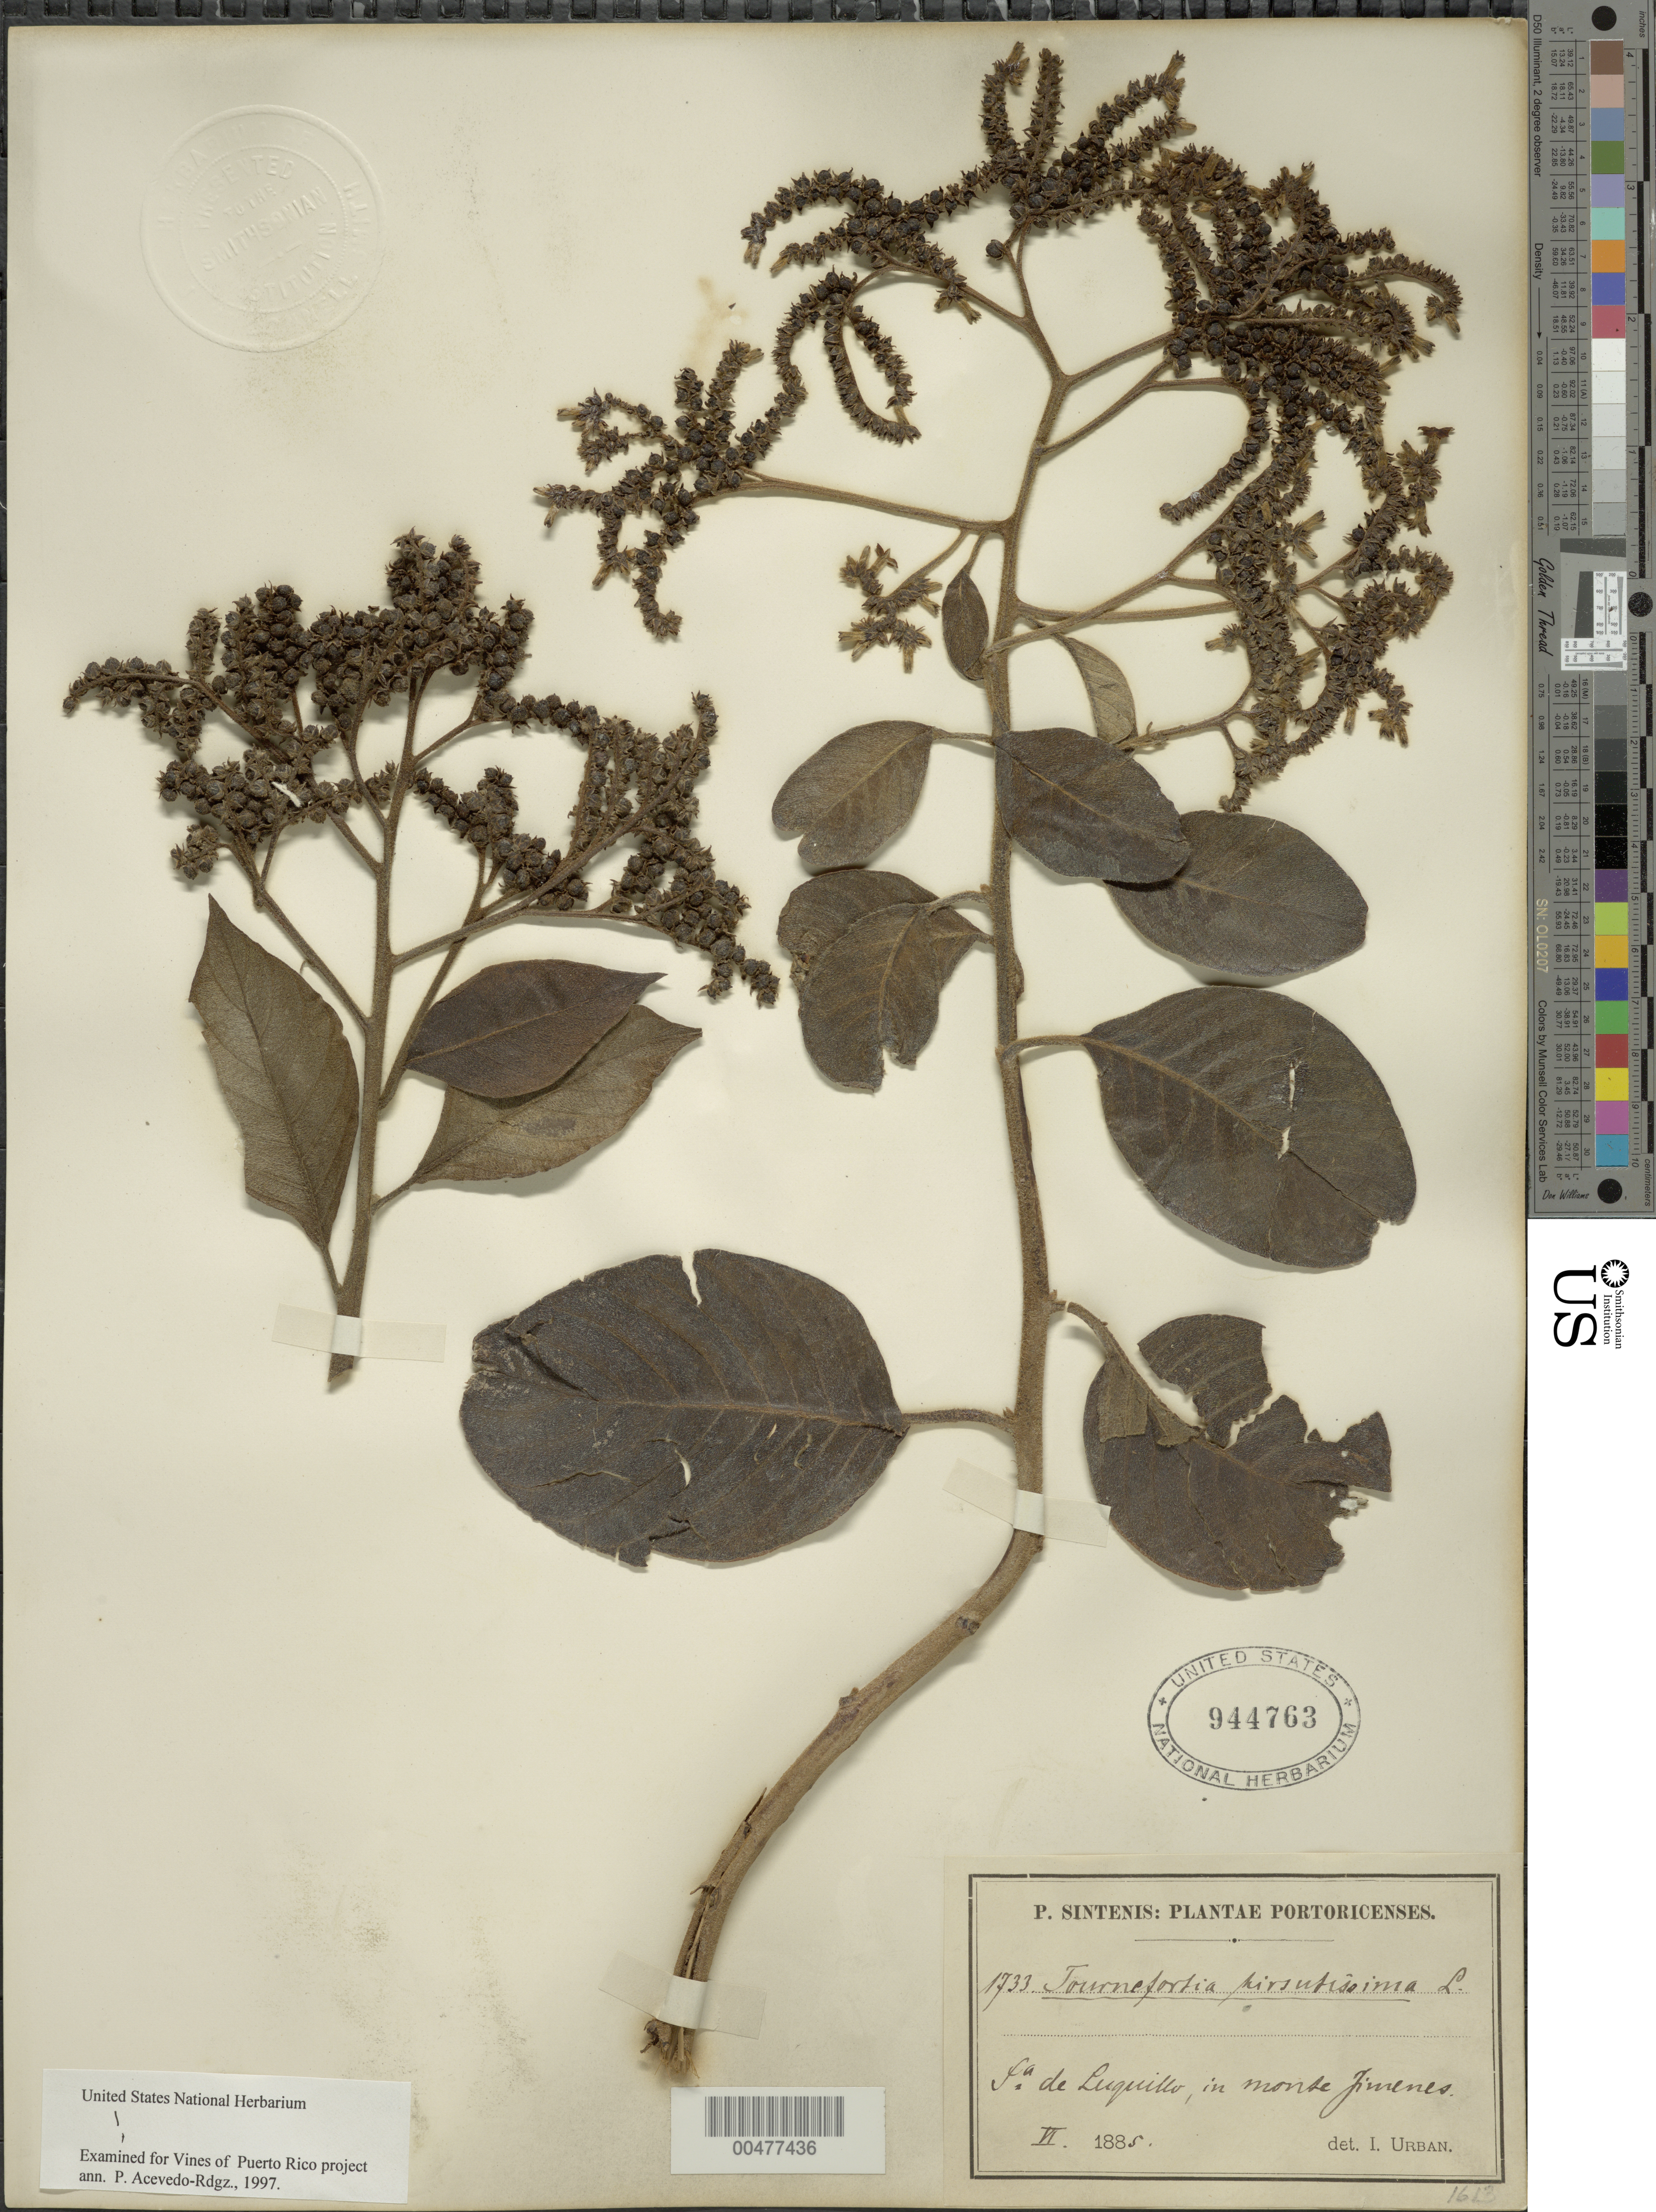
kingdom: Plantae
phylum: Tracheophyta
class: Magnoliopsida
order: Boraginales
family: Heliotropiaceae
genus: Tournefortia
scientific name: Tournefortia hirsutissima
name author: L.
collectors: P. Sintenis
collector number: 1733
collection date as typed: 01 Jun 1885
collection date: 1885-06-01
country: Puerto Rico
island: Greater Antilles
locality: Sierra de Luquillo in Monte Jimenes.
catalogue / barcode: US 944763